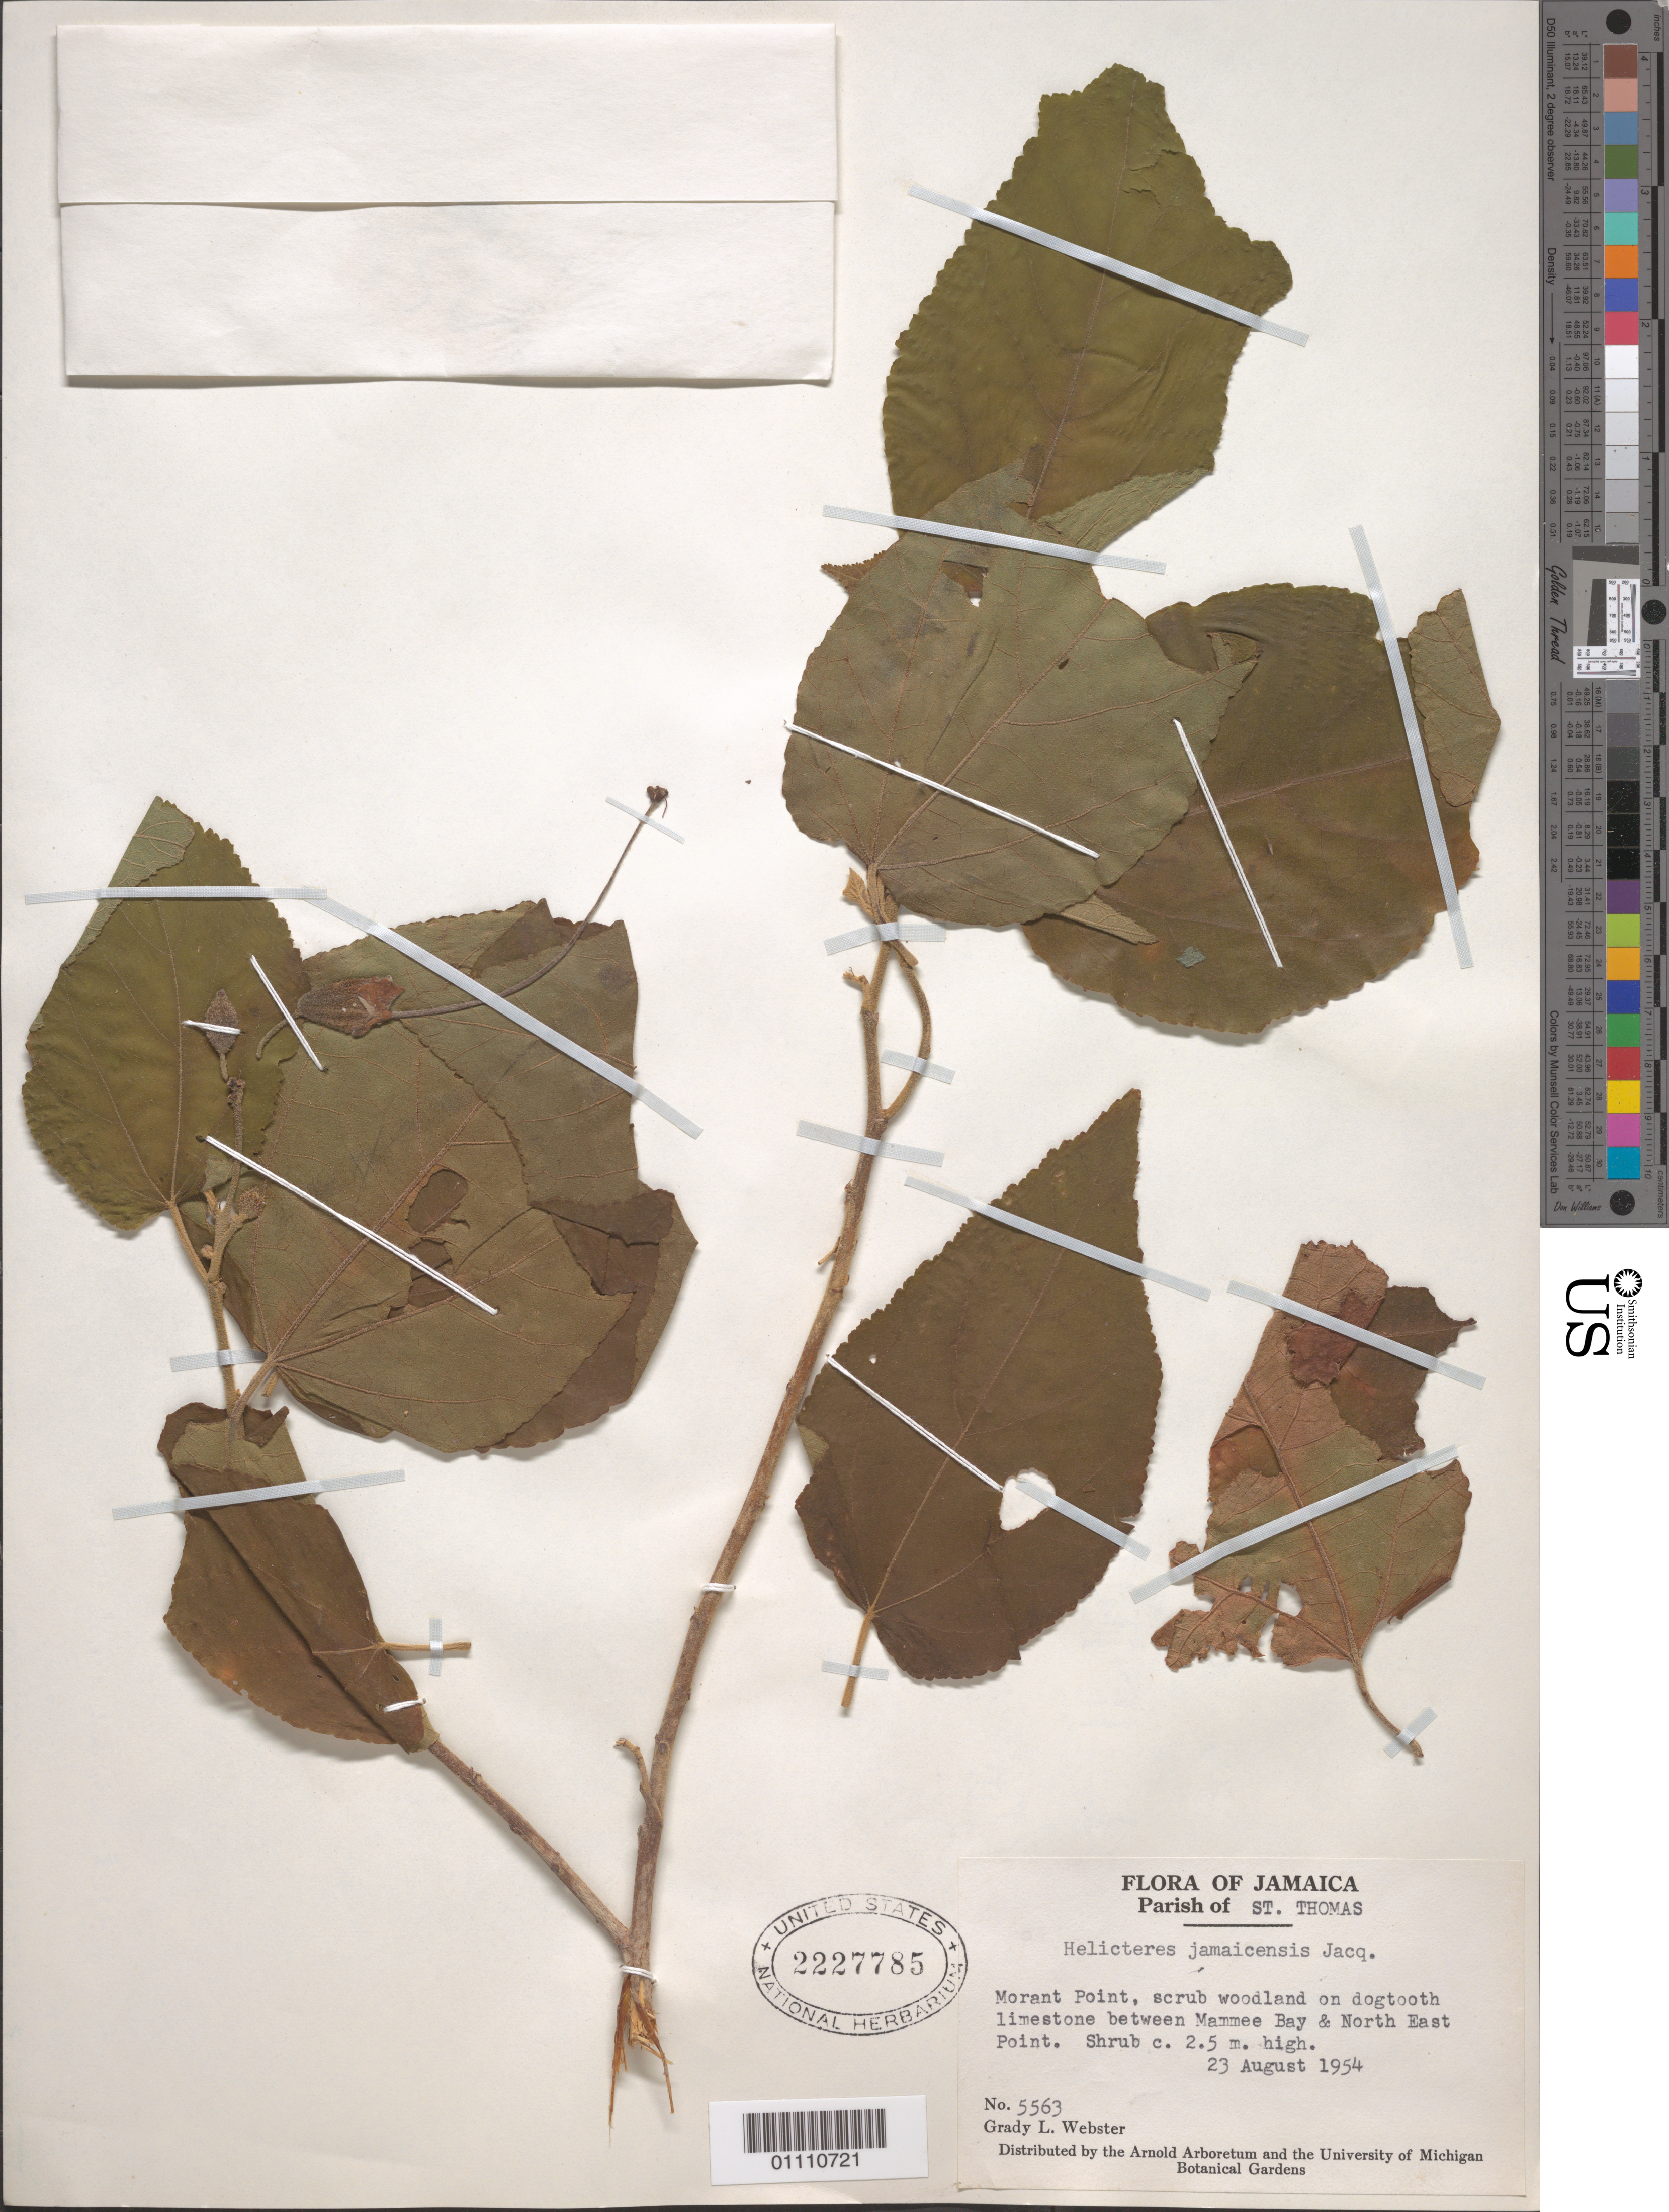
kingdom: Plantae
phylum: Tracheophyta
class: Magnoliopsida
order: Malvales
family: Malvaceae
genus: Helicteres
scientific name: Helicteres sp.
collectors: G. L. Webster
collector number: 5563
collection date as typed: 23 Aug 1954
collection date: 1954-08-23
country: Jamaica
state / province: Saint Thomas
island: Jamaica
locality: Morant Point, scrub woodland on dogtooth limestone between Mammee Bay & NE Point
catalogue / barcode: US 2227785